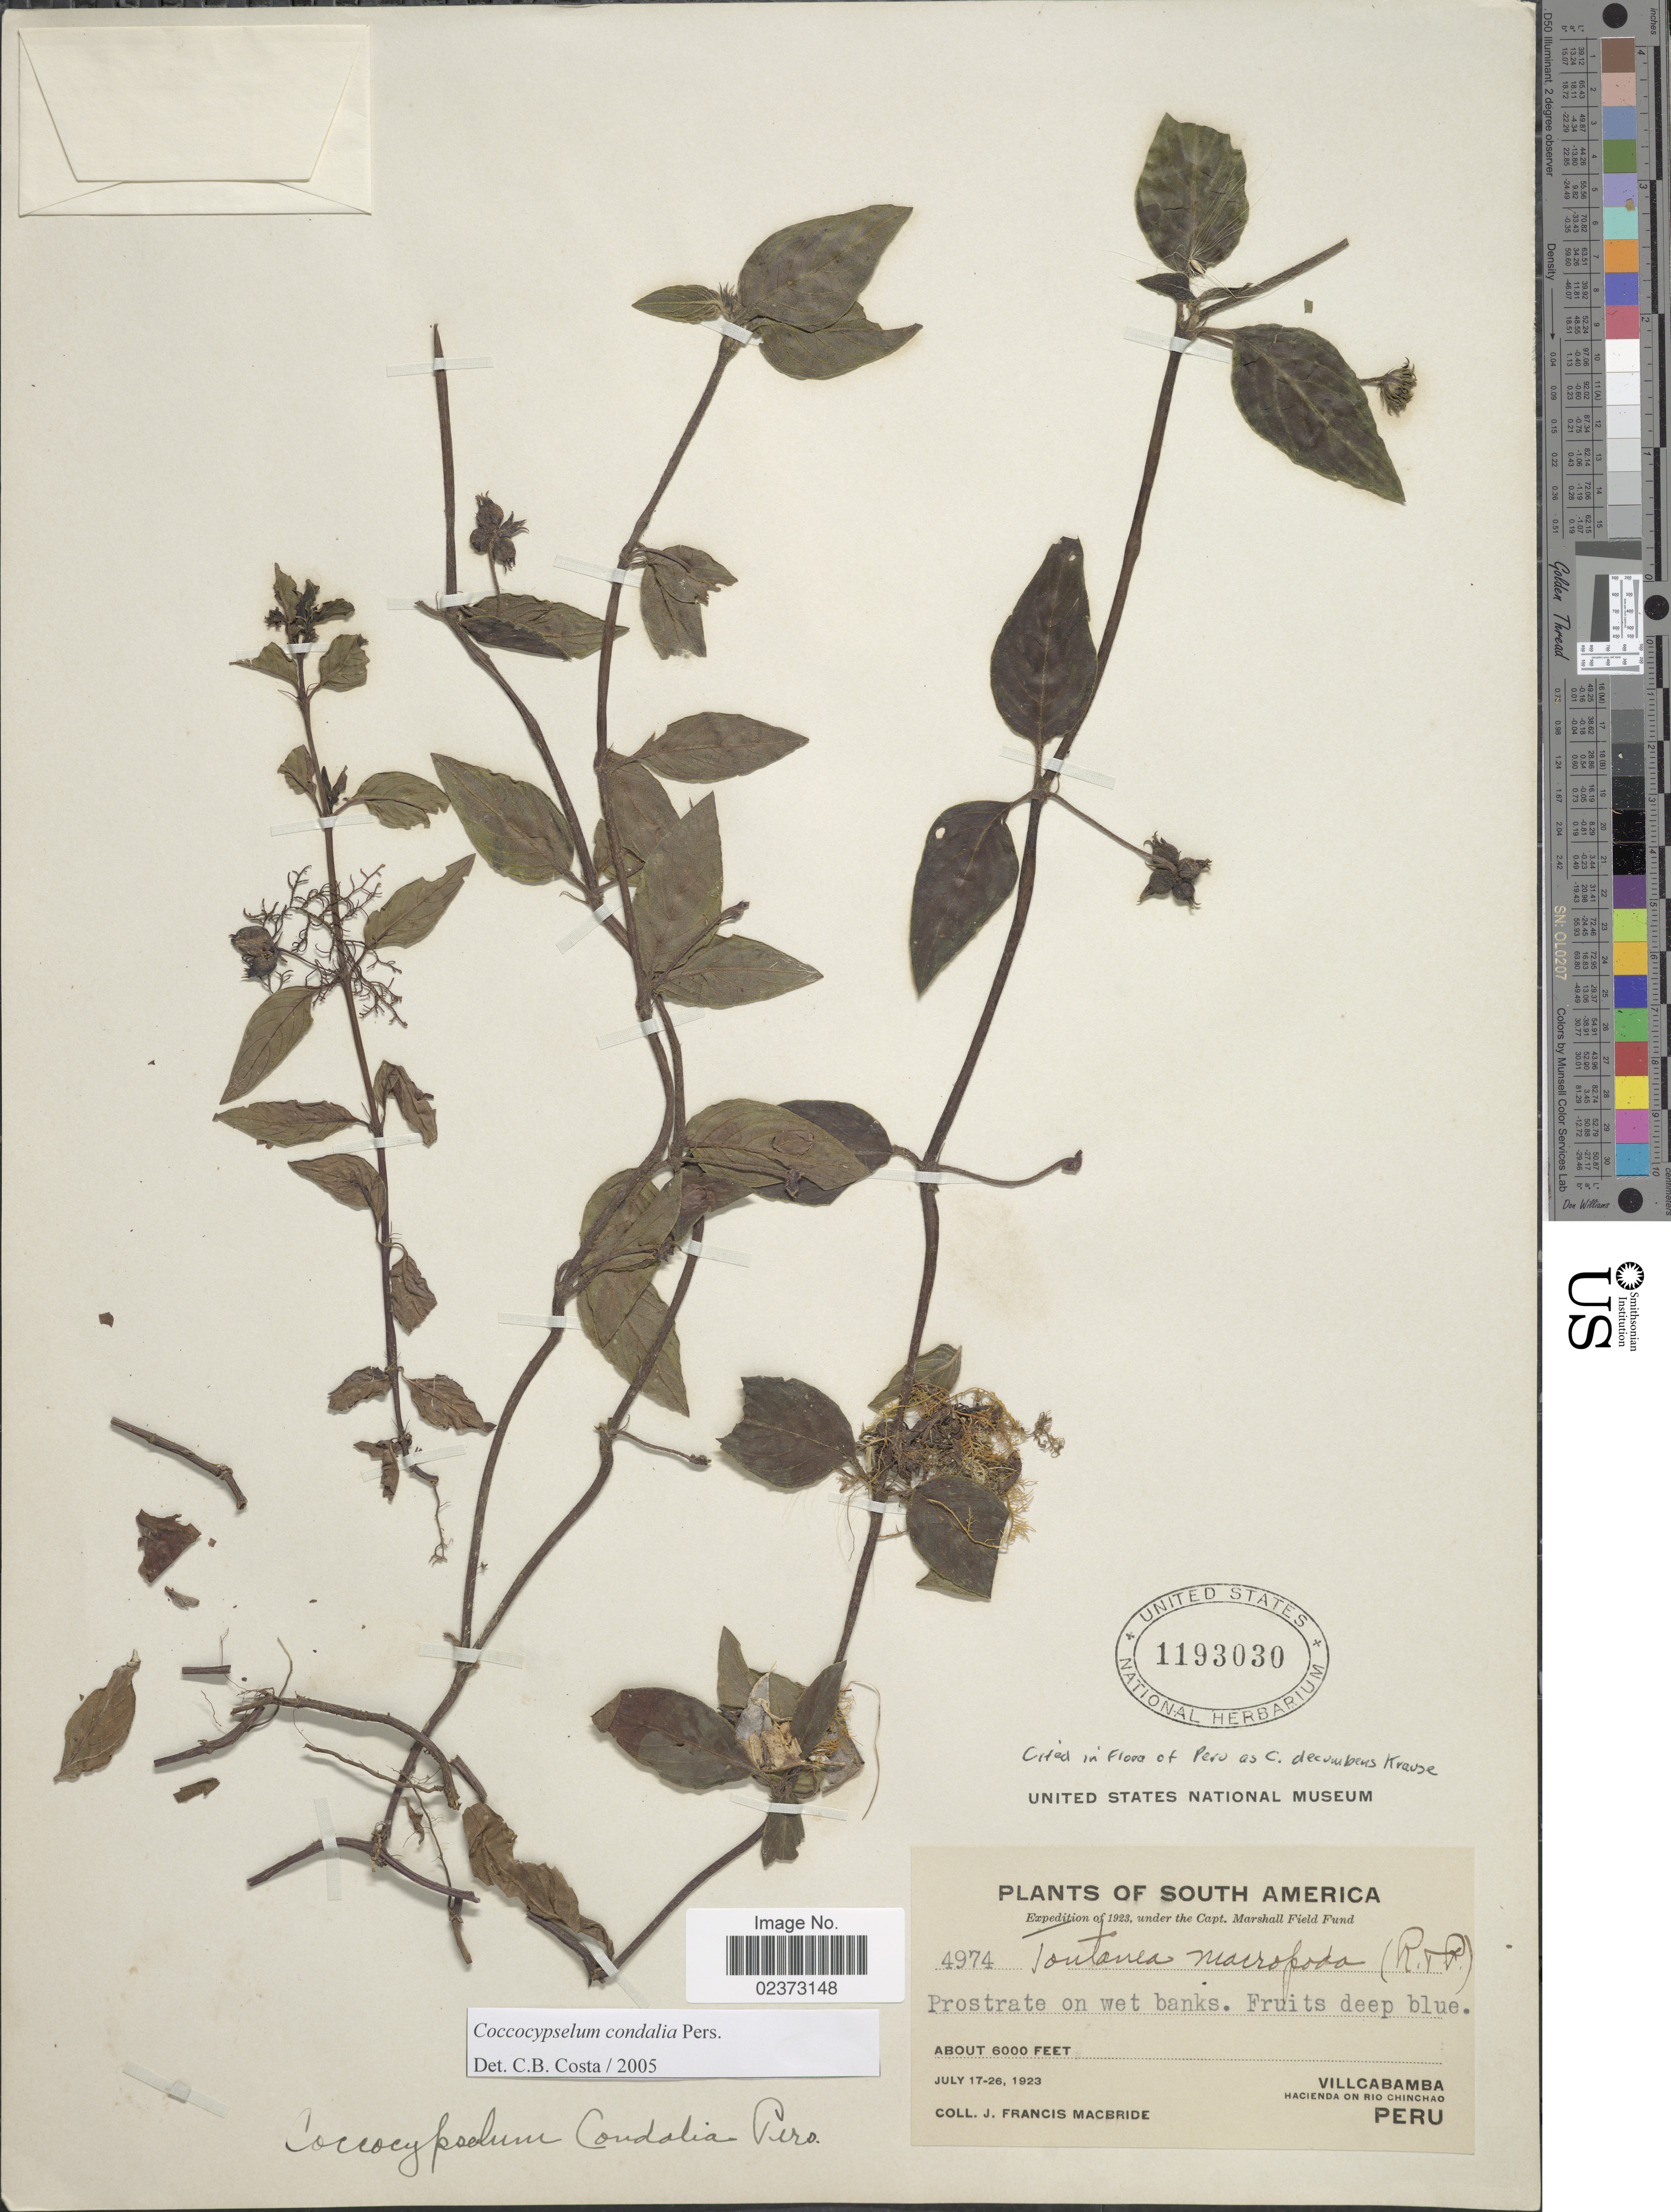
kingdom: Plantae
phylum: Tracheophyta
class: Magnoliopsida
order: Gentianales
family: Rubiaceae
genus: Coccocypselum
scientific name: Coccocypselum condalia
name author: Pers.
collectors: J. F. Macbride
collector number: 4974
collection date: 1923-07-17/1923-07-26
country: Peru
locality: Villcabamba, Hacienda on Rio Chinchao, Peru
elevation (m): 1829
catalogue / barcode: US 1193030